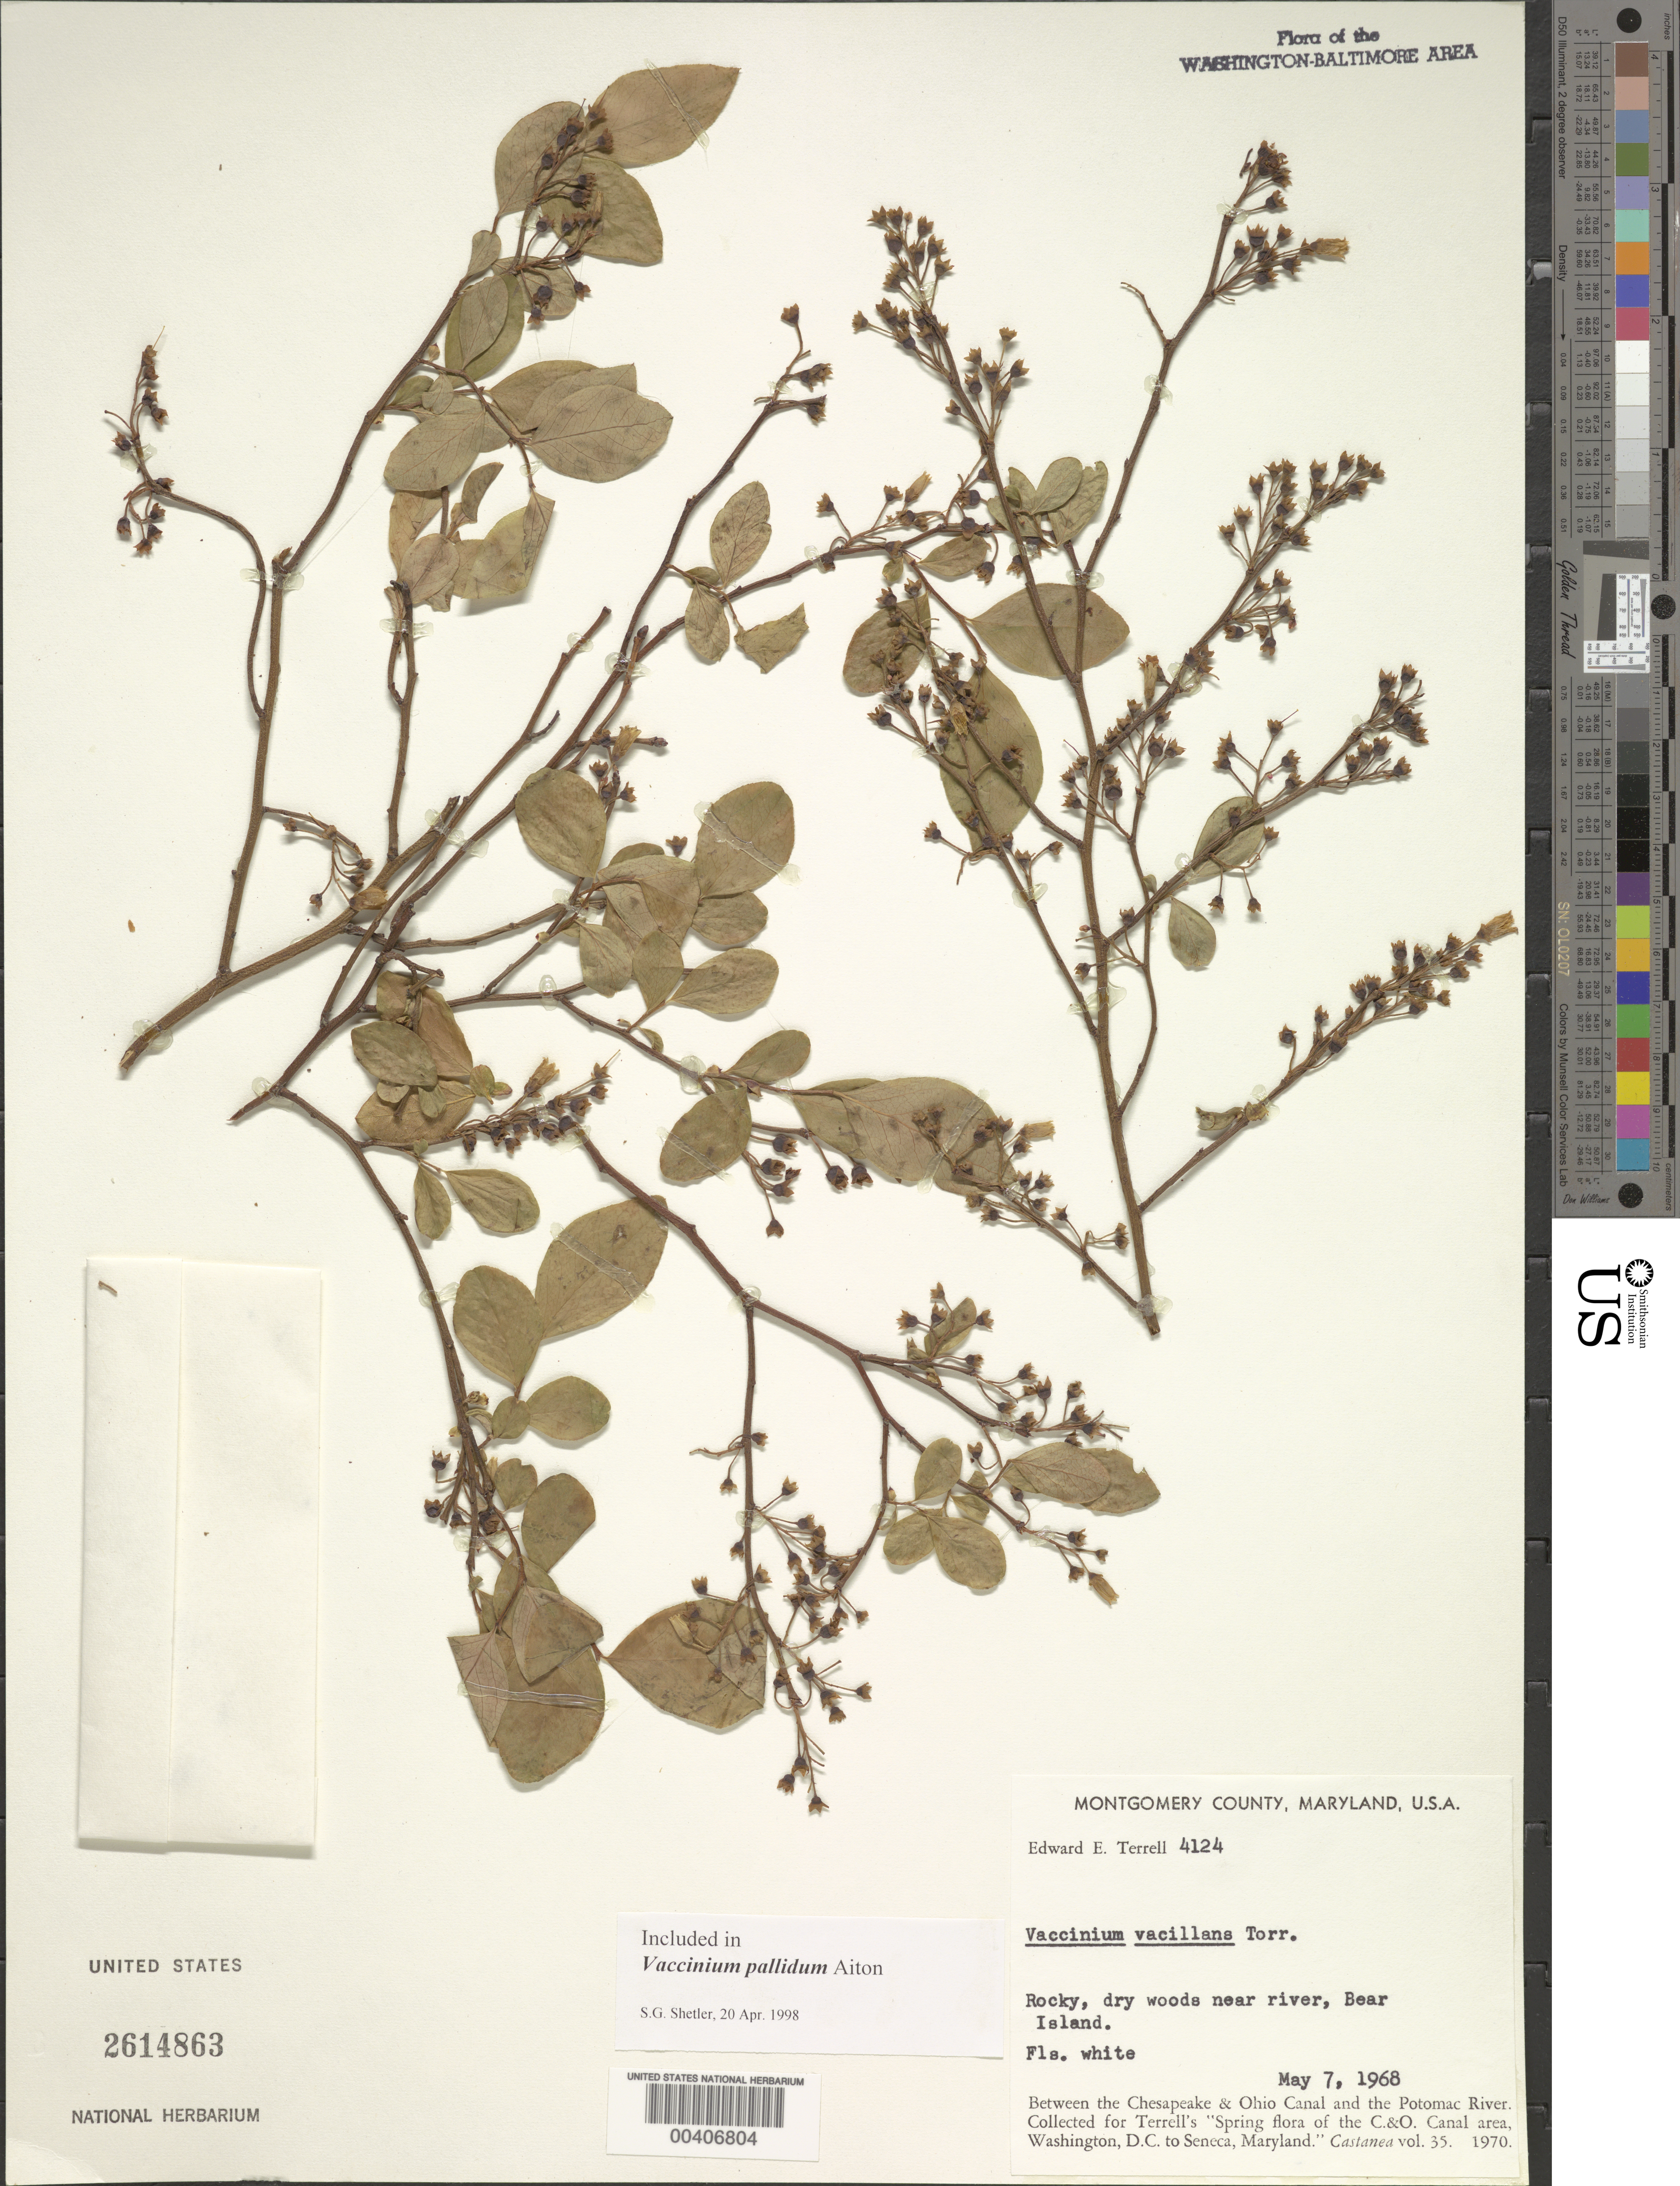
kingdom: Plantae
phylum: Tracheophyta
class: Magnoliopsida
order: Ericales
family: Ericaceae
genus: Vaccinium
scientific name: Vaccinium pallidum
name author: Aiton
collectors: E. E. Terrell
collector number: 4124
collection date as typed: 07 May 1968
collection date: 1968-05-07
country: United States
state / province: Maryland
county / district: Montgomery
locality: Bear Island C. & O. Canal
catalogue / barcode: US 2614863